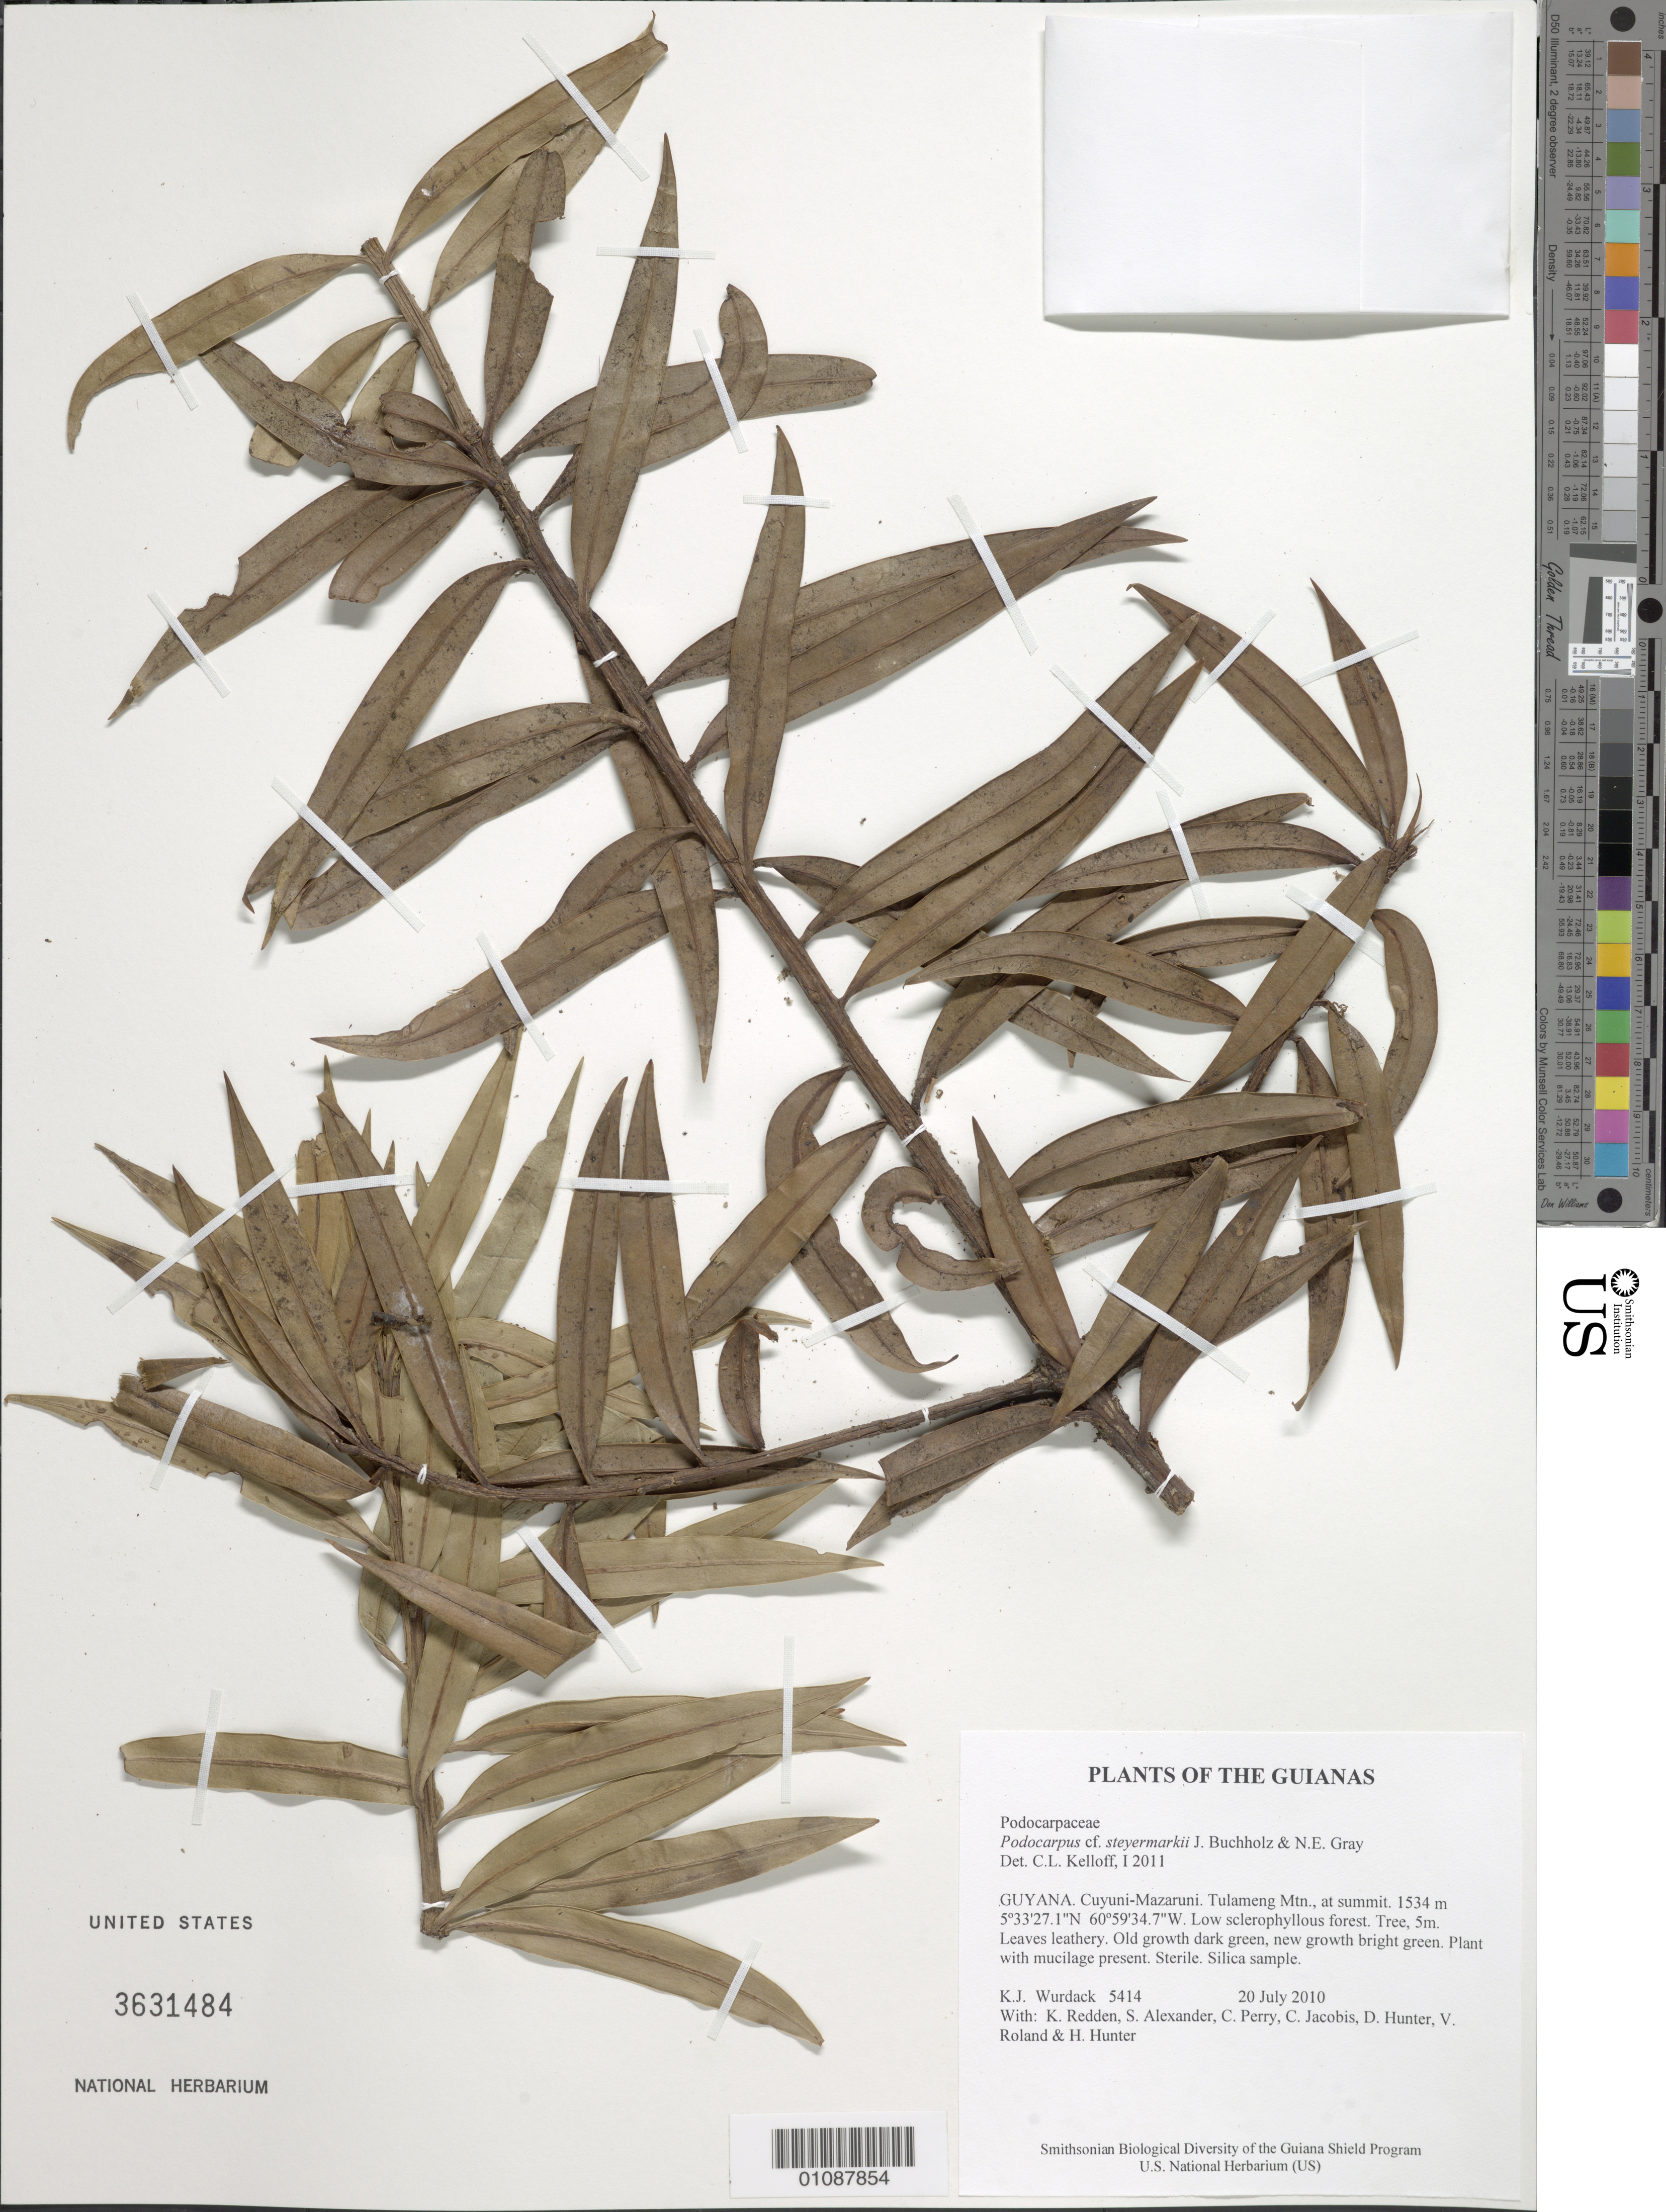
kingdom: Plantae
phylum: Tracheophyta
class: Pinopsida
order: Pinales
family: Podocarpaceae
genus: Podocarpus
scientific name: Podocarpus steyermarkii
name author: J. Buchholz & N.E. Gray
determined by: Kelloff, Carol L., (US), Smithsonian Institution - National Museum of Natural History (UNITED STATES)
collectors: K. Wurdack, K. M. Redden, S. N. Alexander, C. Perry, C. Jacobis, D. Hunter, V. Roland & H. Hunter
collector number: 5414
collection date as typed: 20 July 2010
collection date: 2010-07-20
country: Guyana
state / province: Cuyuni-Mazaruni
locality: Tulameng Mtn., at summit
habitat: Low sclerophyllous forest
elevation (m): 1534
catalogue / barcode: US 3631484